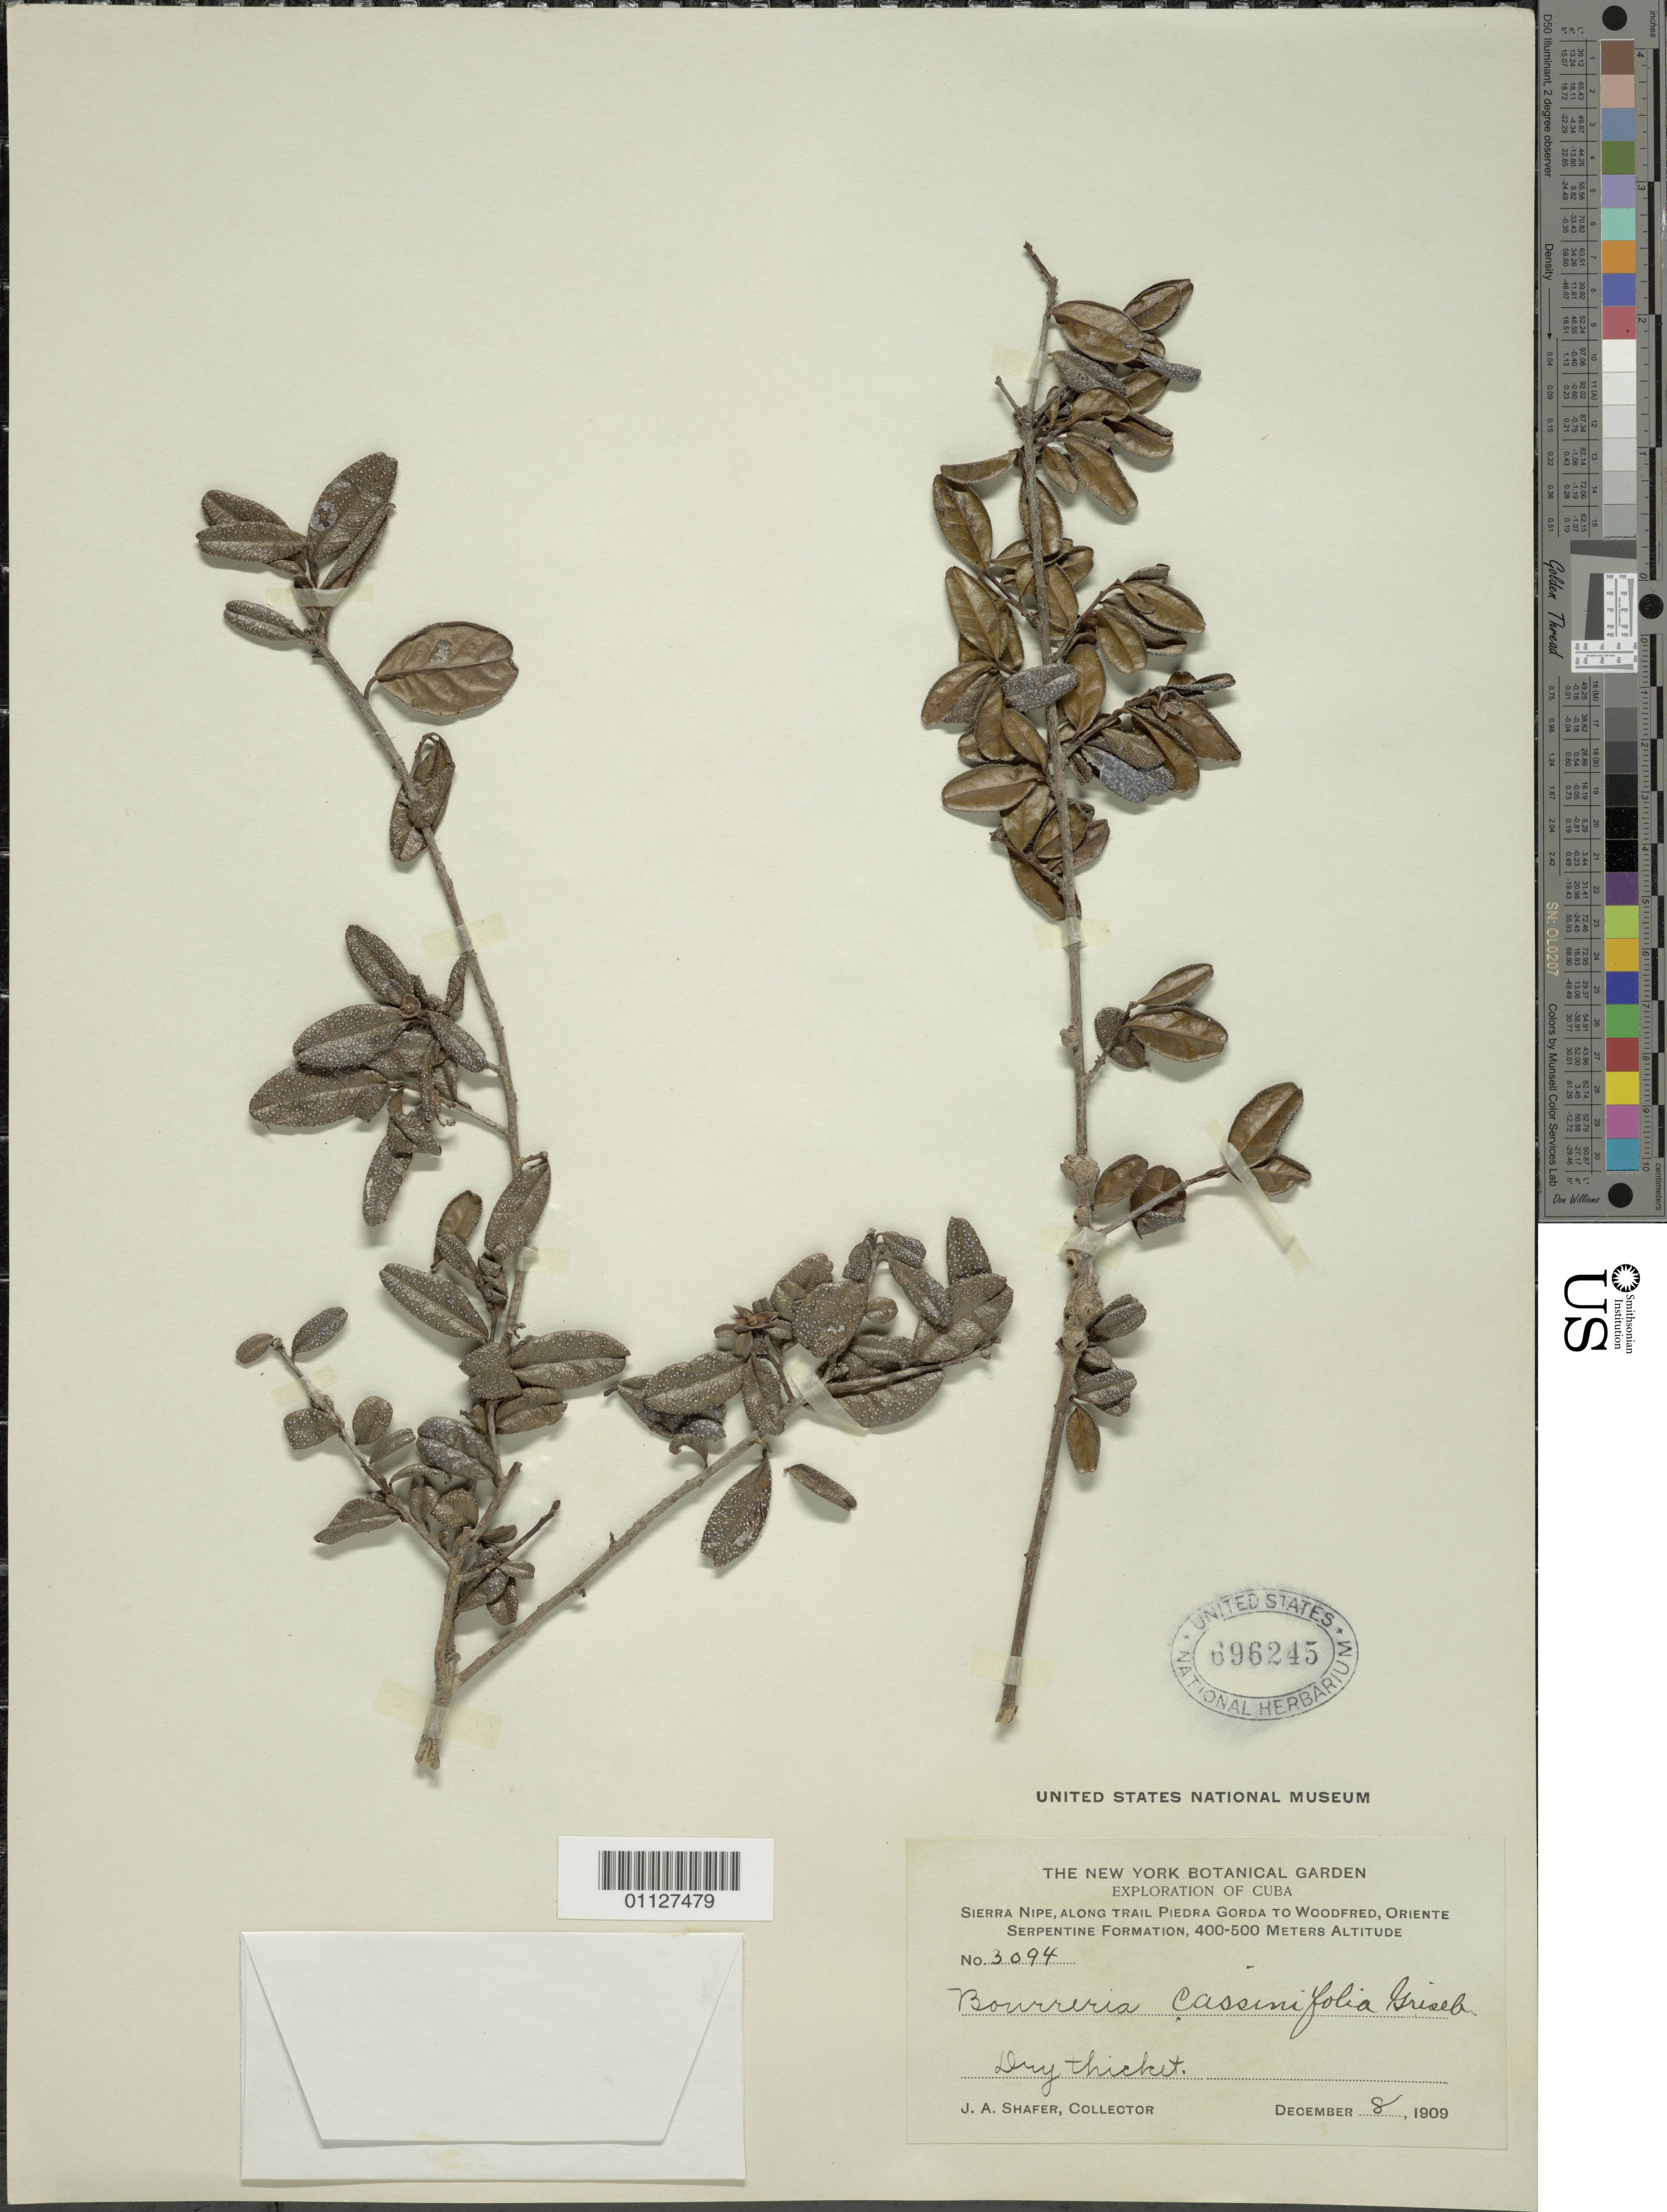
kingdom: Plantae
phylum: Tracheophyta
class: Magnoliopsida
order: Boraginales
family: Ehretiaceae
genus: Bourreria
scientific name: Bourreria cassinifolia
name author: (A. Rich.) Griseb.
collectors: J. A. Shafer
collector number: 3094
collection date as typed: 08 Dec 1909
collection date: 1909-12-08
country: Cuba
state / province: Holguín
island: Cuba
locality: Sierra Nipe, along trail Piedra Gorda to Woodfred; serpentine formation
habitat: dry thicket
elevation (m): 400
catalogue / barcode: US 696245